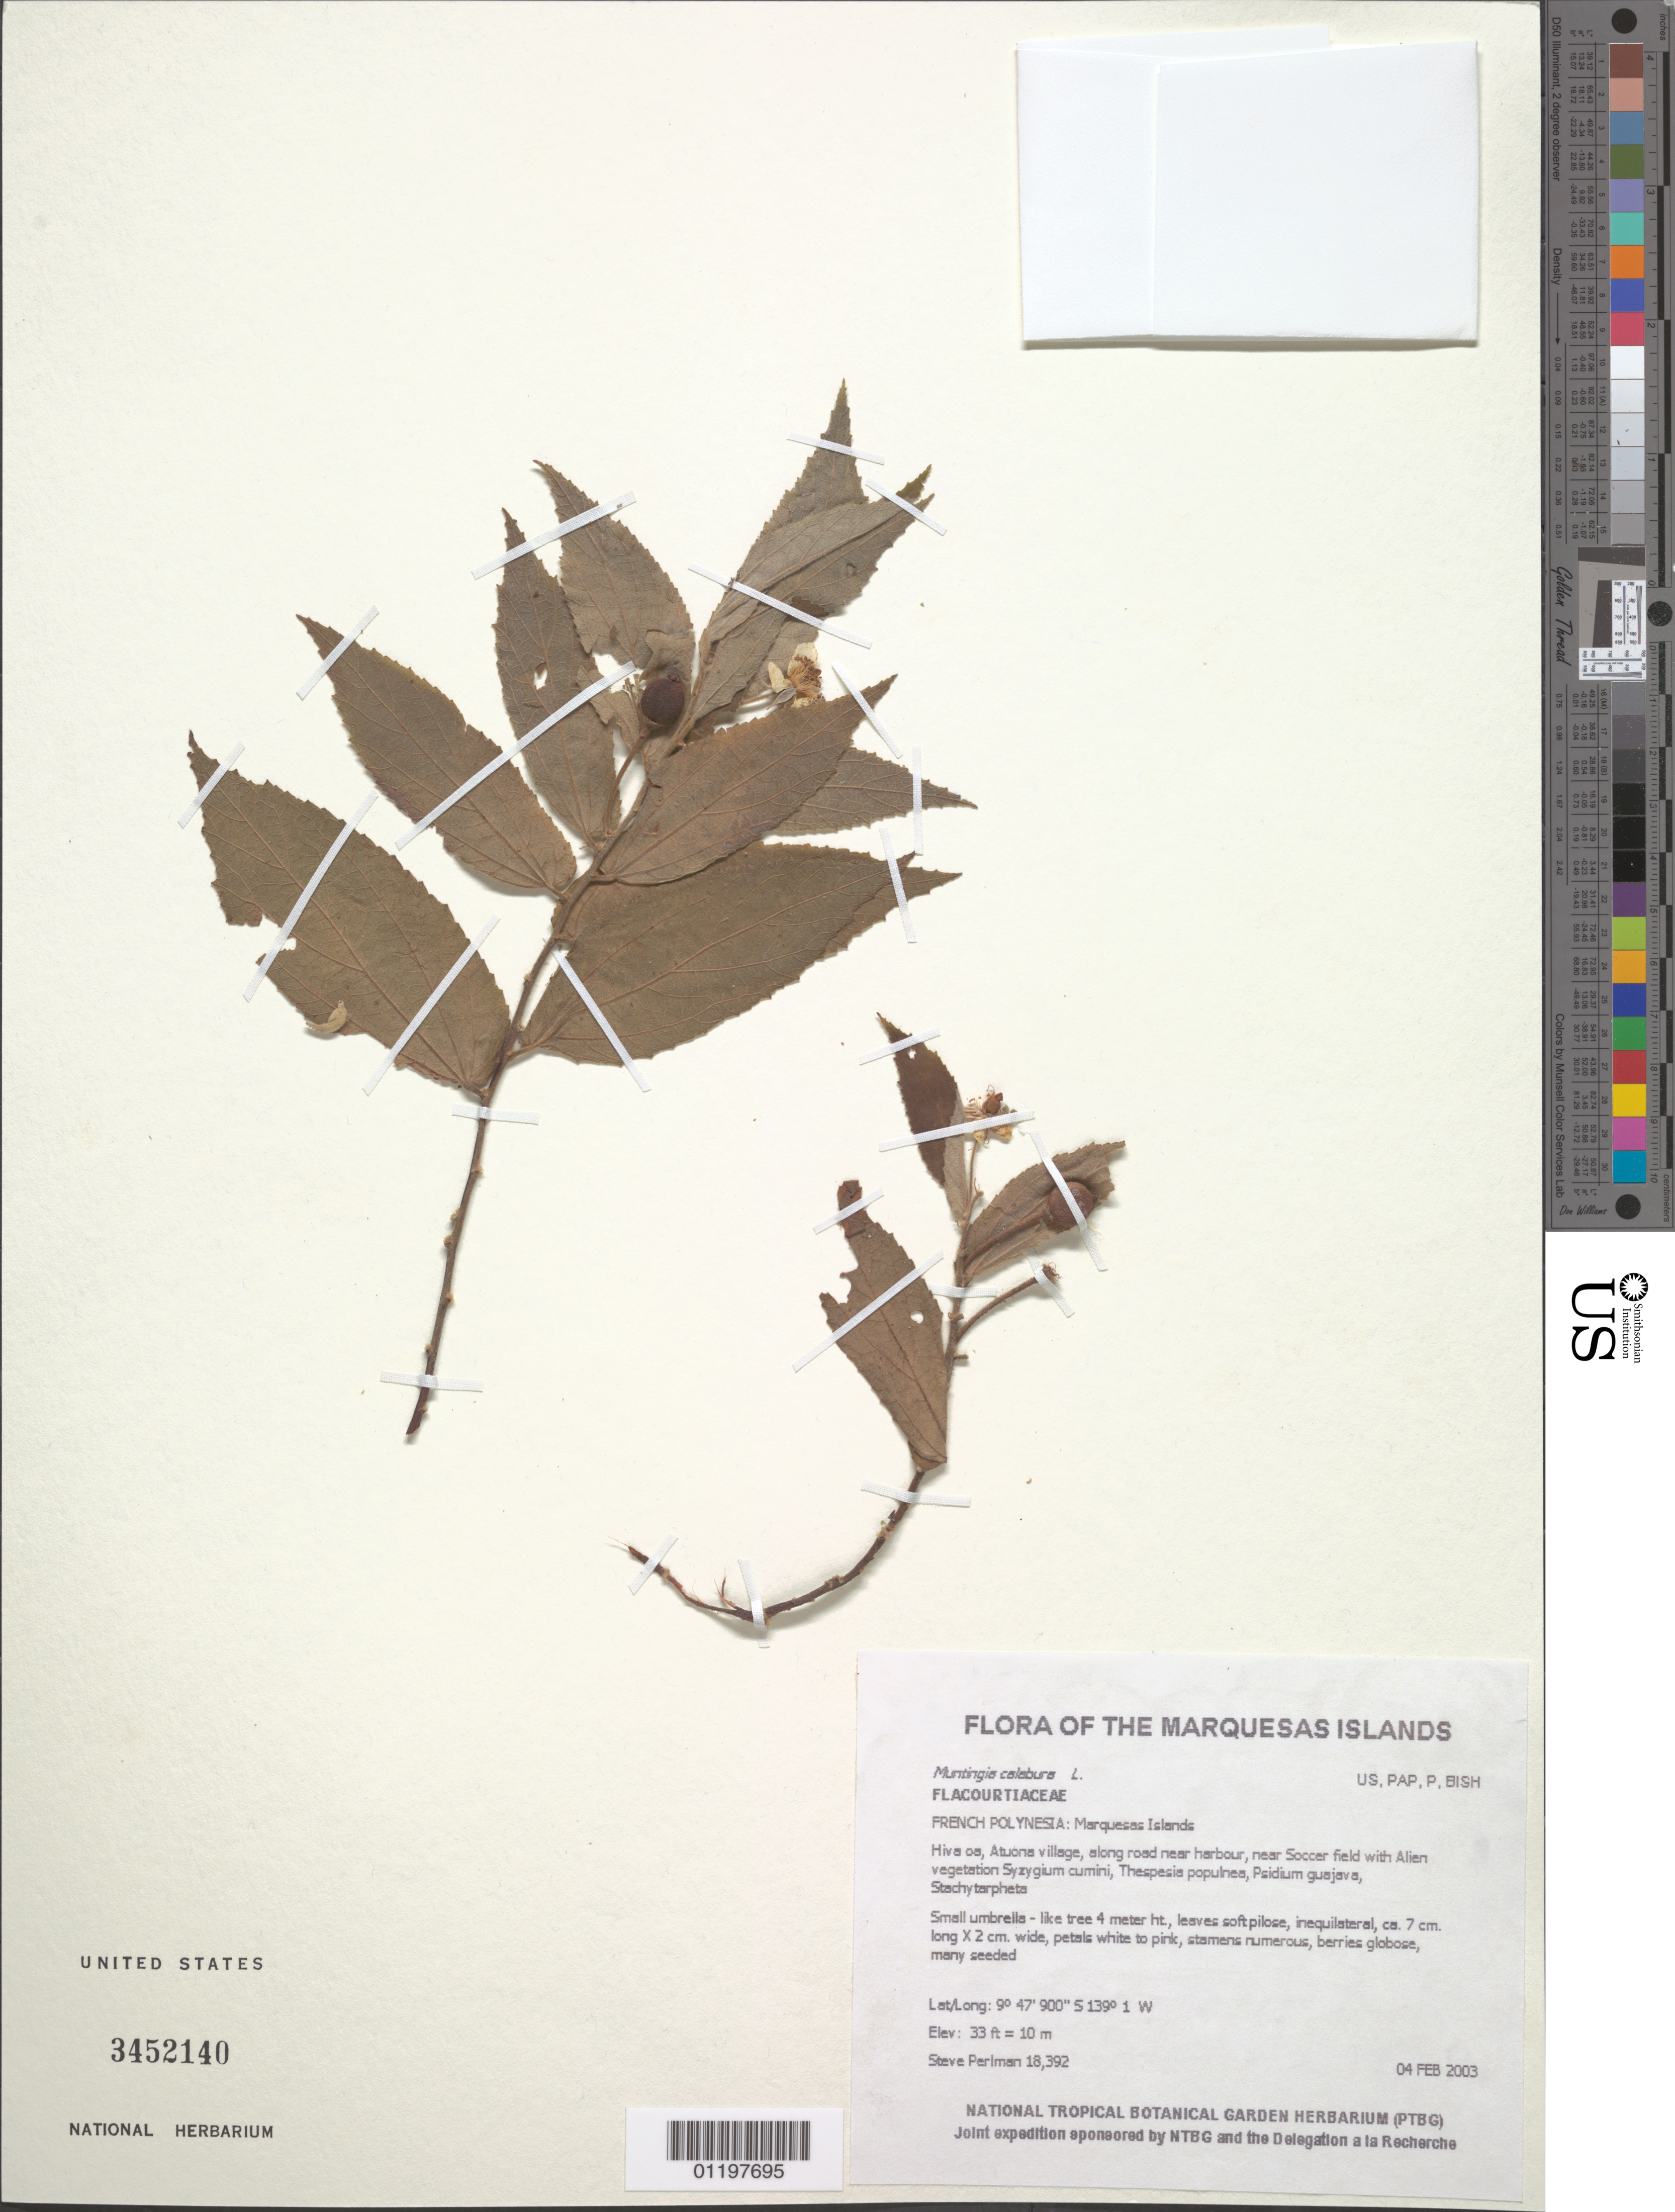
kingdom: Plantae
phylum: Tracheophyta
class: Magnoliopsida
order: Malvales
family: Muntingiaceae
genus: Muntingia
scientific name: Muntingia calabura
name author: L.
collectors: S. P. Perlman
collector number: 18392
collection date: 2003-02-04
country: French Polynesia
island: Hiva Oa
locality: Atuona village, along road near harbour, near soccer field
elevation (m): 10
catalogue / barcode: US 3452140